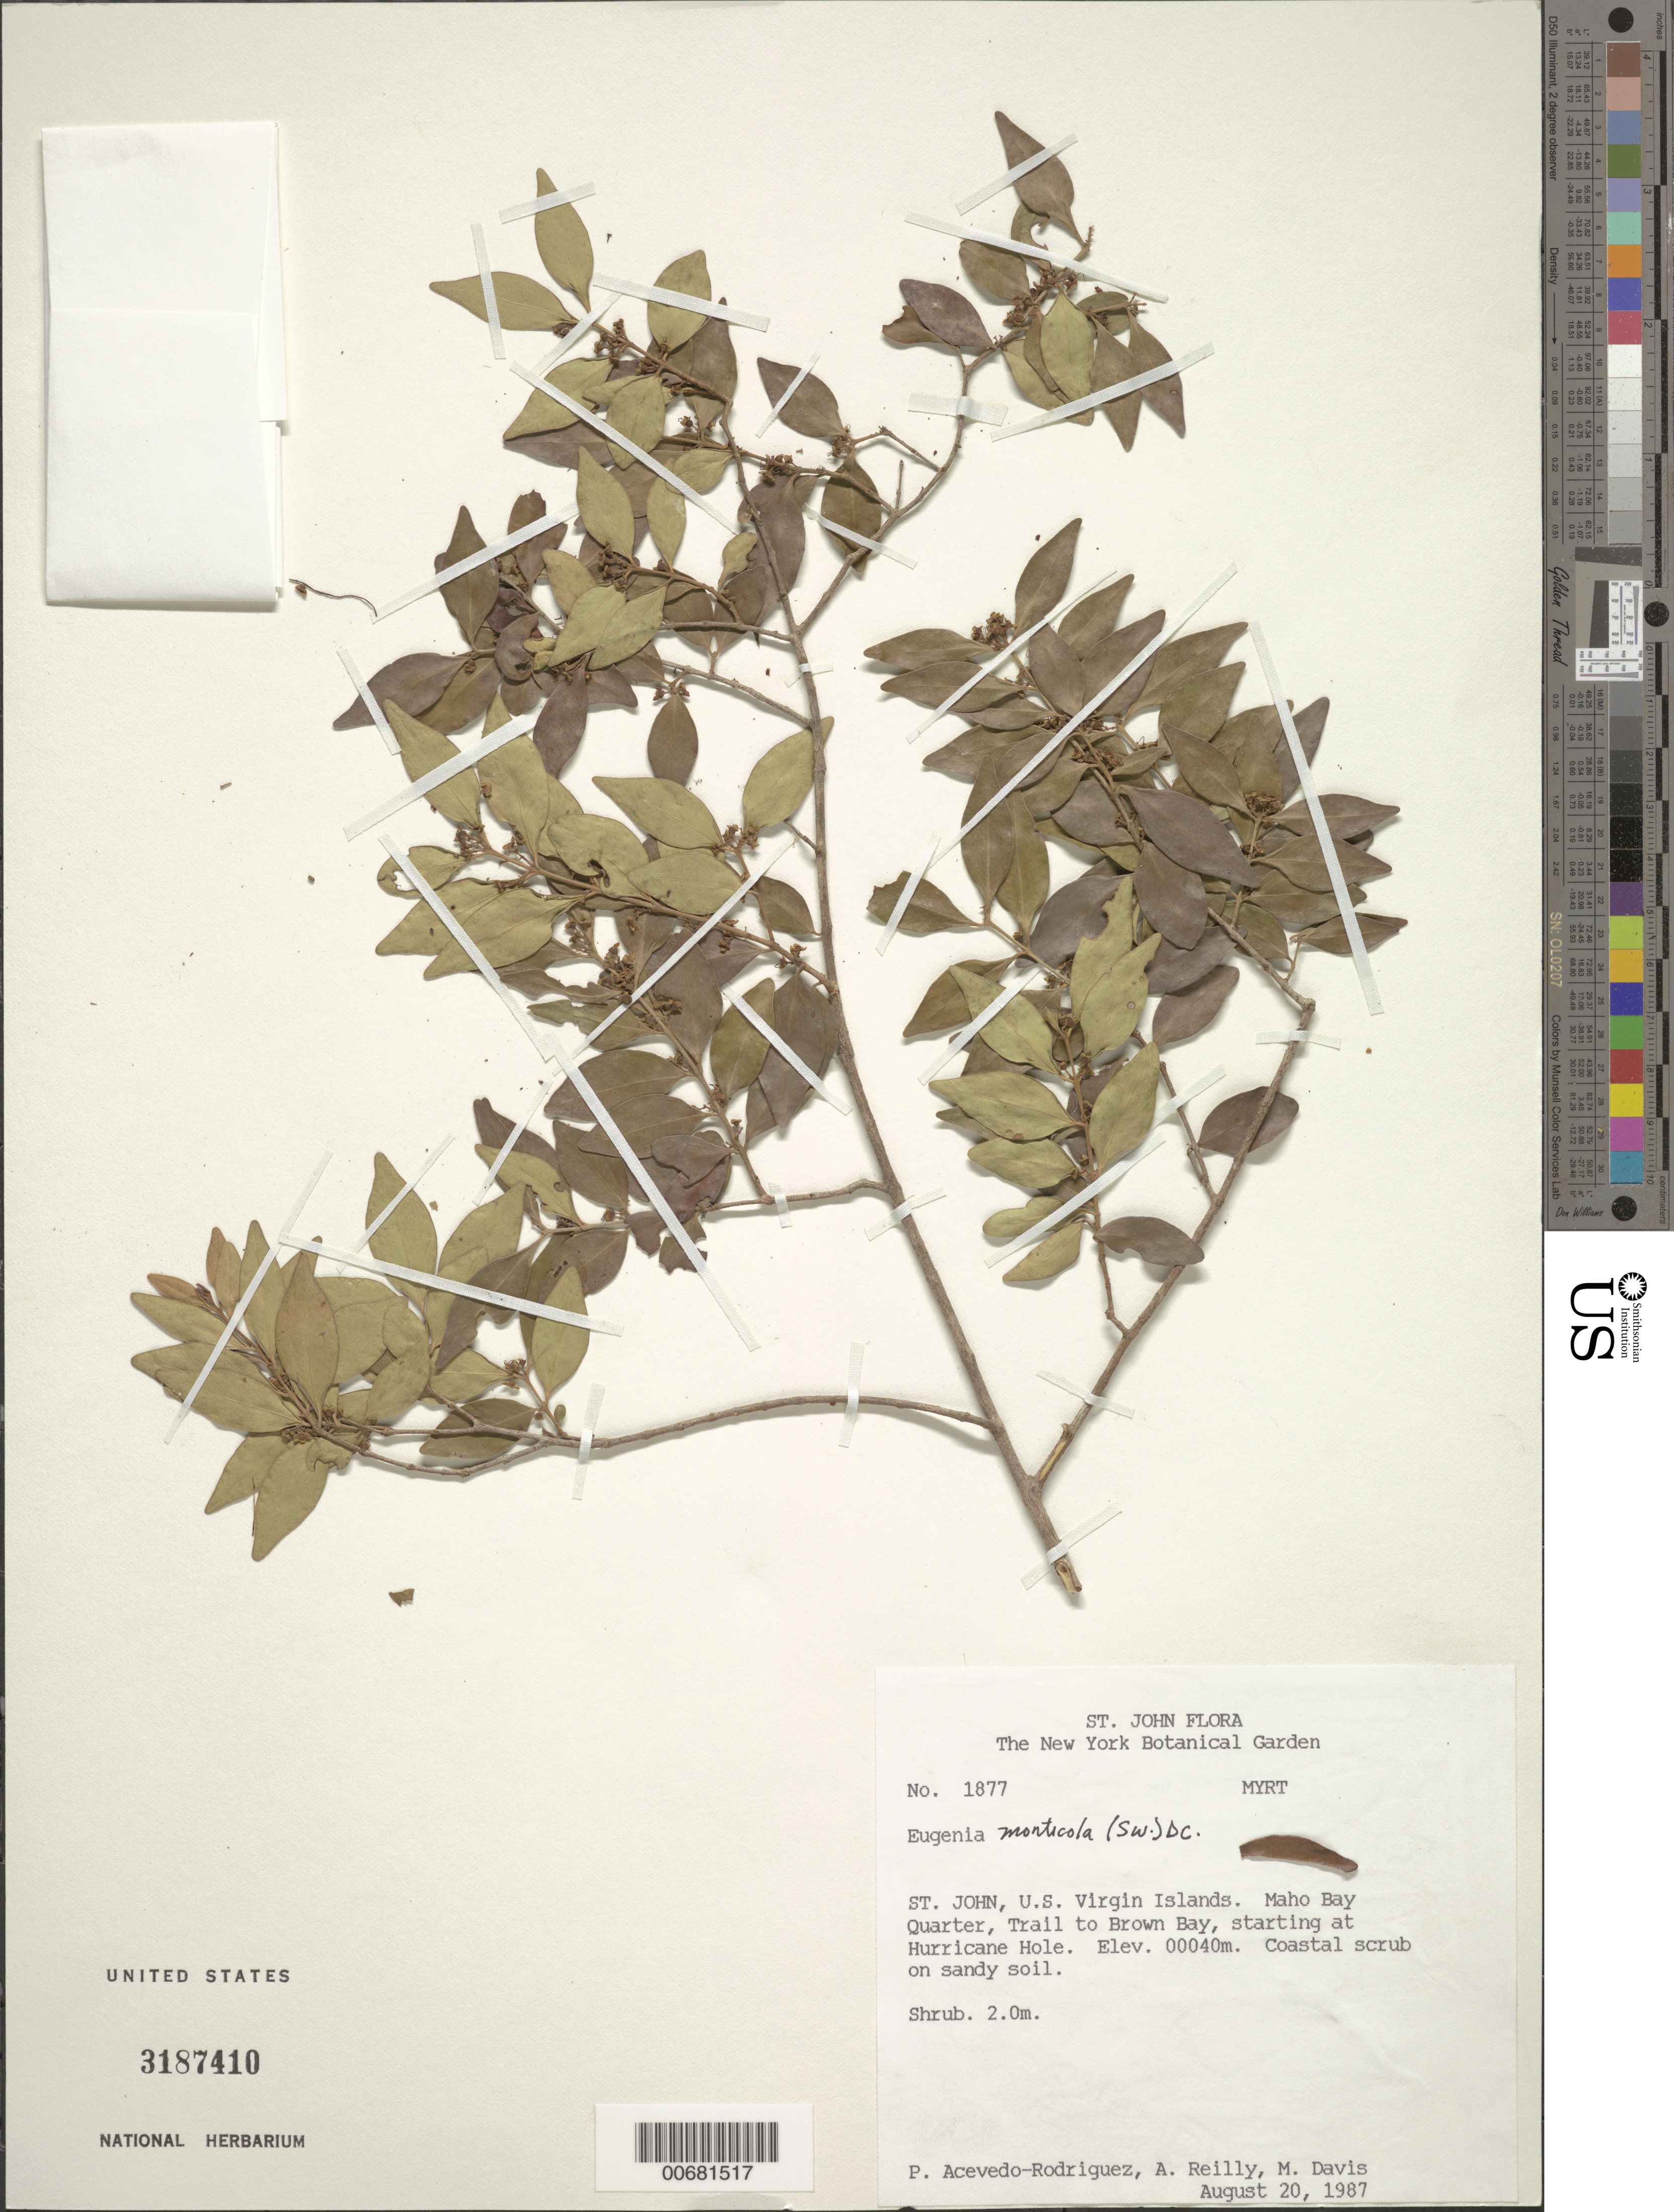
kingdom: Plantae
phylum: Tracheophyta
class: Magnoliopsida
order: Myrtales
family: Myrtaceae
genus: Eugenia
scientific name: Eugenia monticola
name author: (Sw.) DC.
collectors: P. Acevedo-Rodr., A. Reilly & M. Davis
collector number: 1877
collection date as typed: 20 Aug 1987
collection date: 1987-08-20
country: U.S. Virgin Islands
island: St. John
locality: Maho Bay Quarter; trail to Brown Bay, starting by Hurricane Hole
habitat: Coastal scrub on sandy soil.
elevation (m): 40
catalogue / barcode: US 3187410